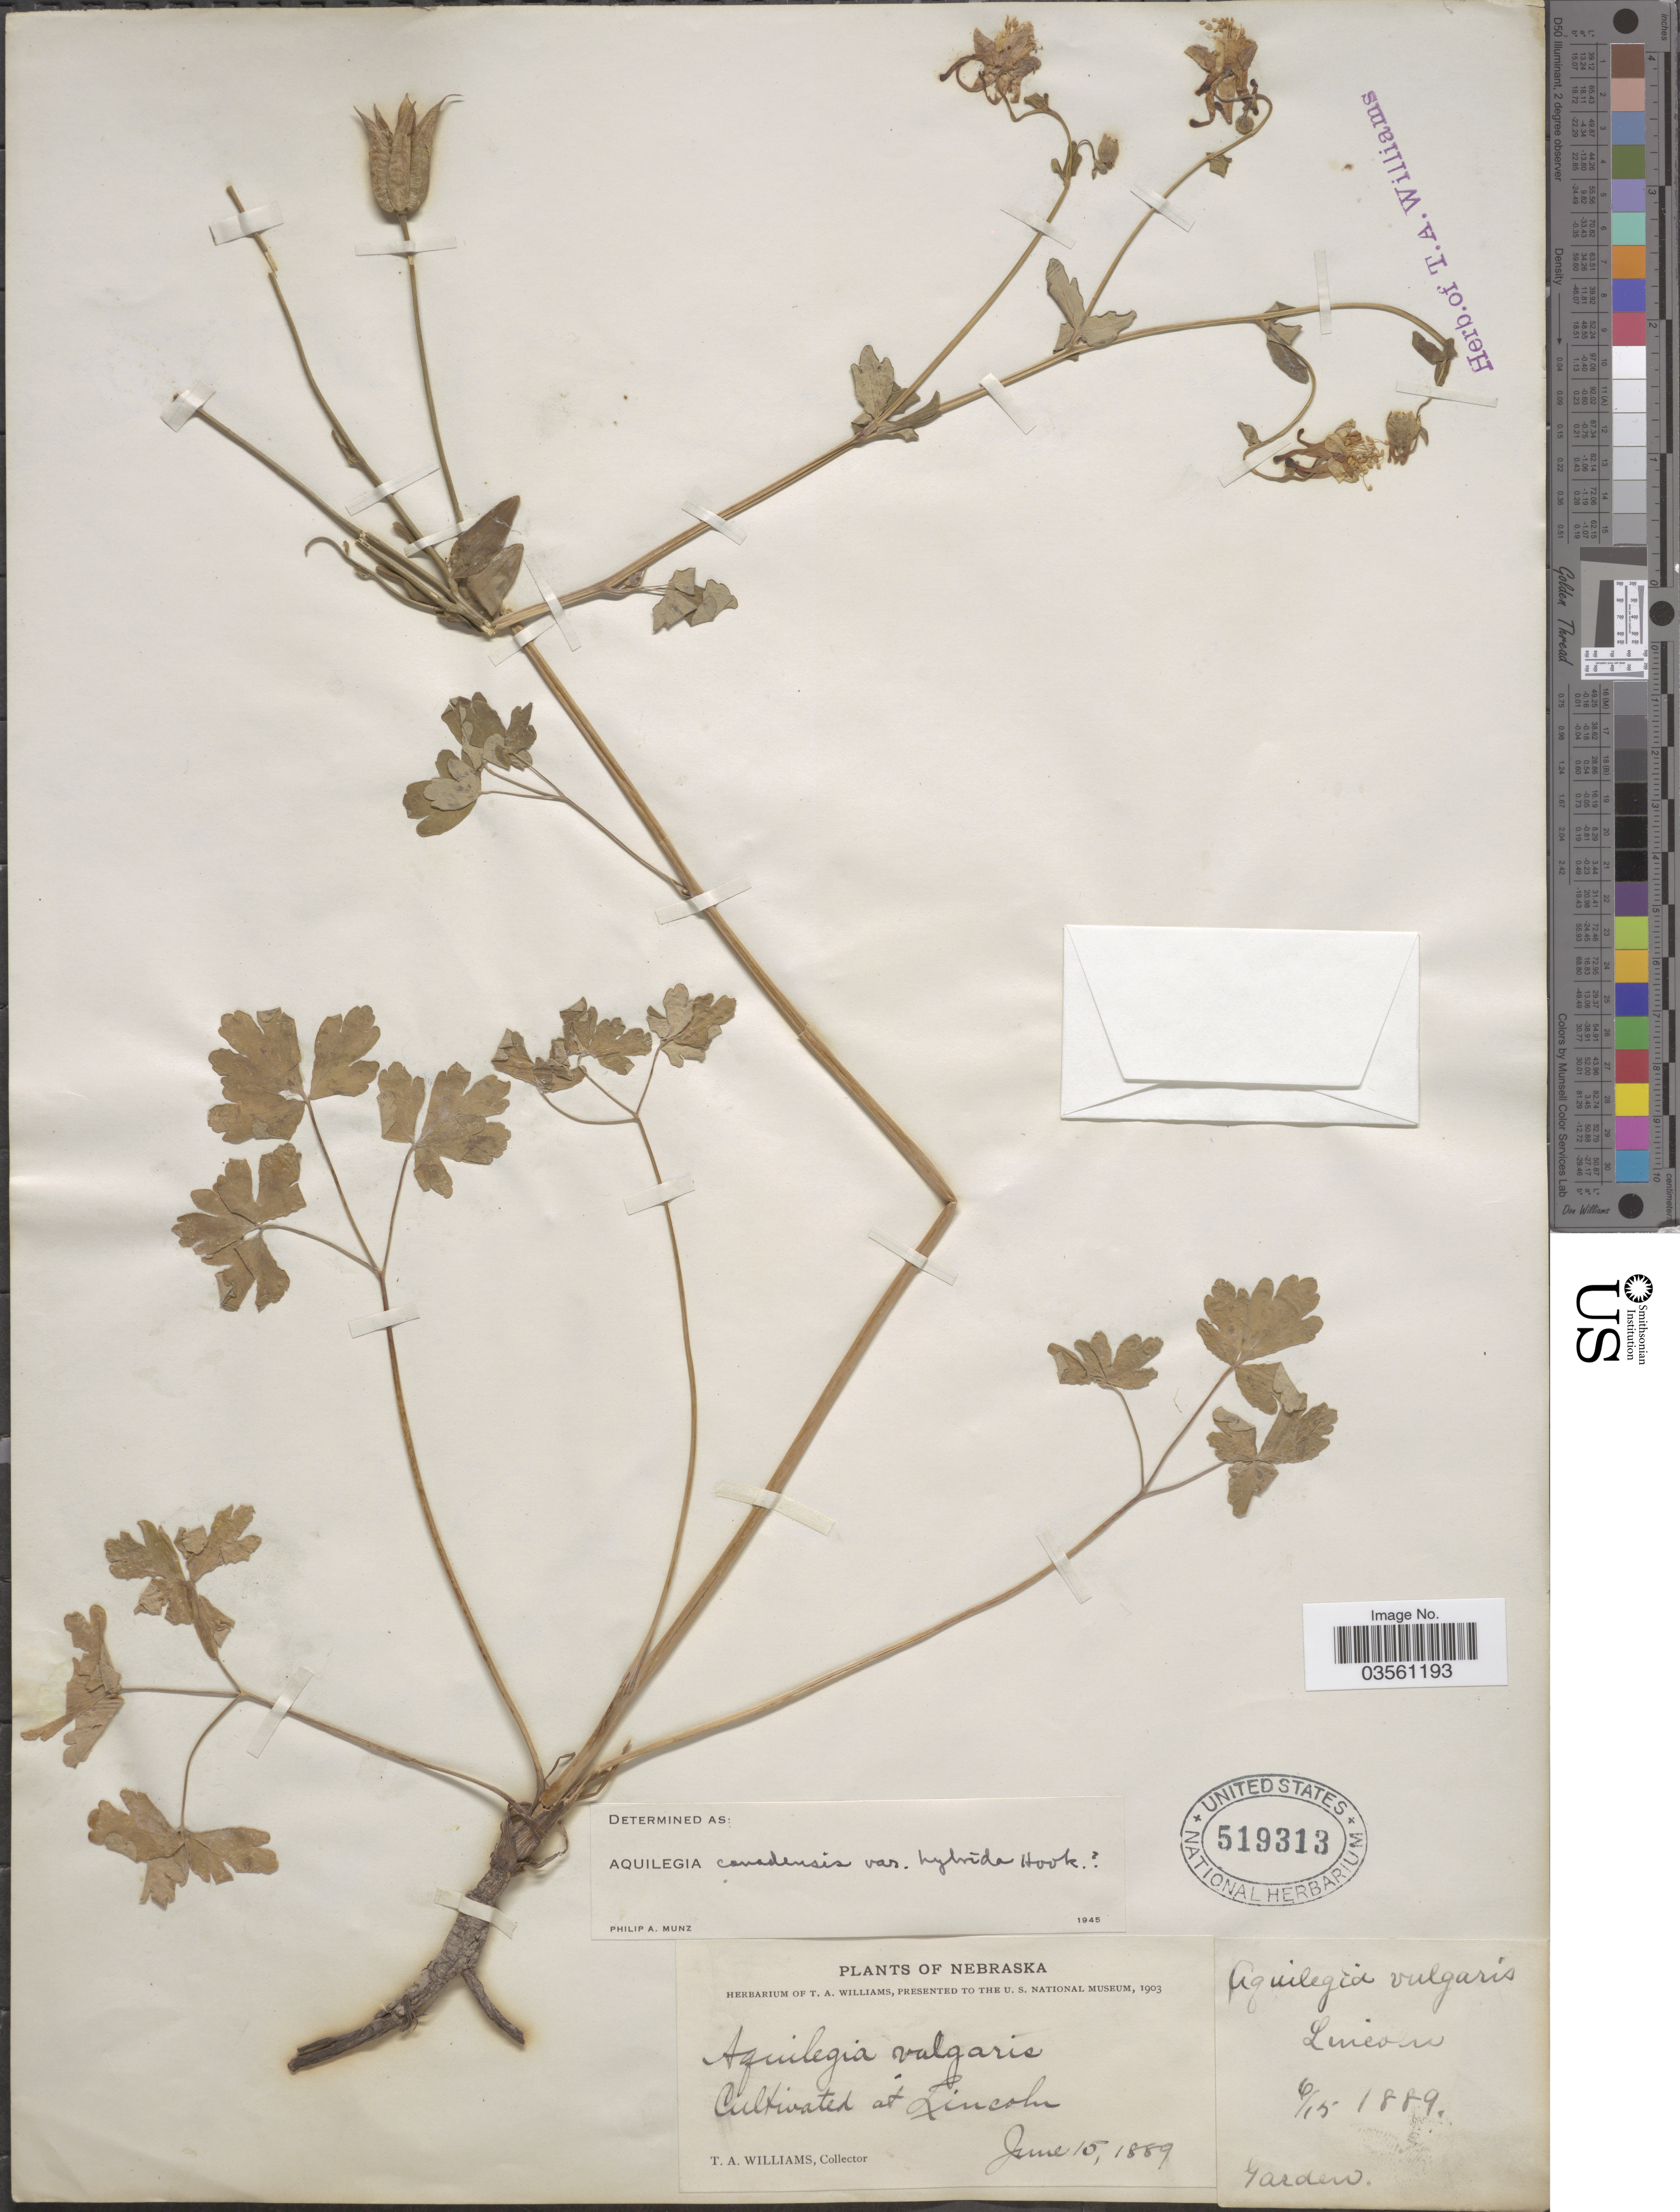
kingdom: Plantae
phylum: Tracheophyta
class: Magnoliopsida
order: Ranunculales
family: Ranunculaceae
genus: Aquilegia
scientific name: Aquilegia canadensis var. hybrida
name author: Hook.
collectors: T. Williams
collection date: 1889-06-15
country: United States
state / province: Nebraska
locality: Cultivated at Lincoln. Garden.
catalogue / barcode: US 519313